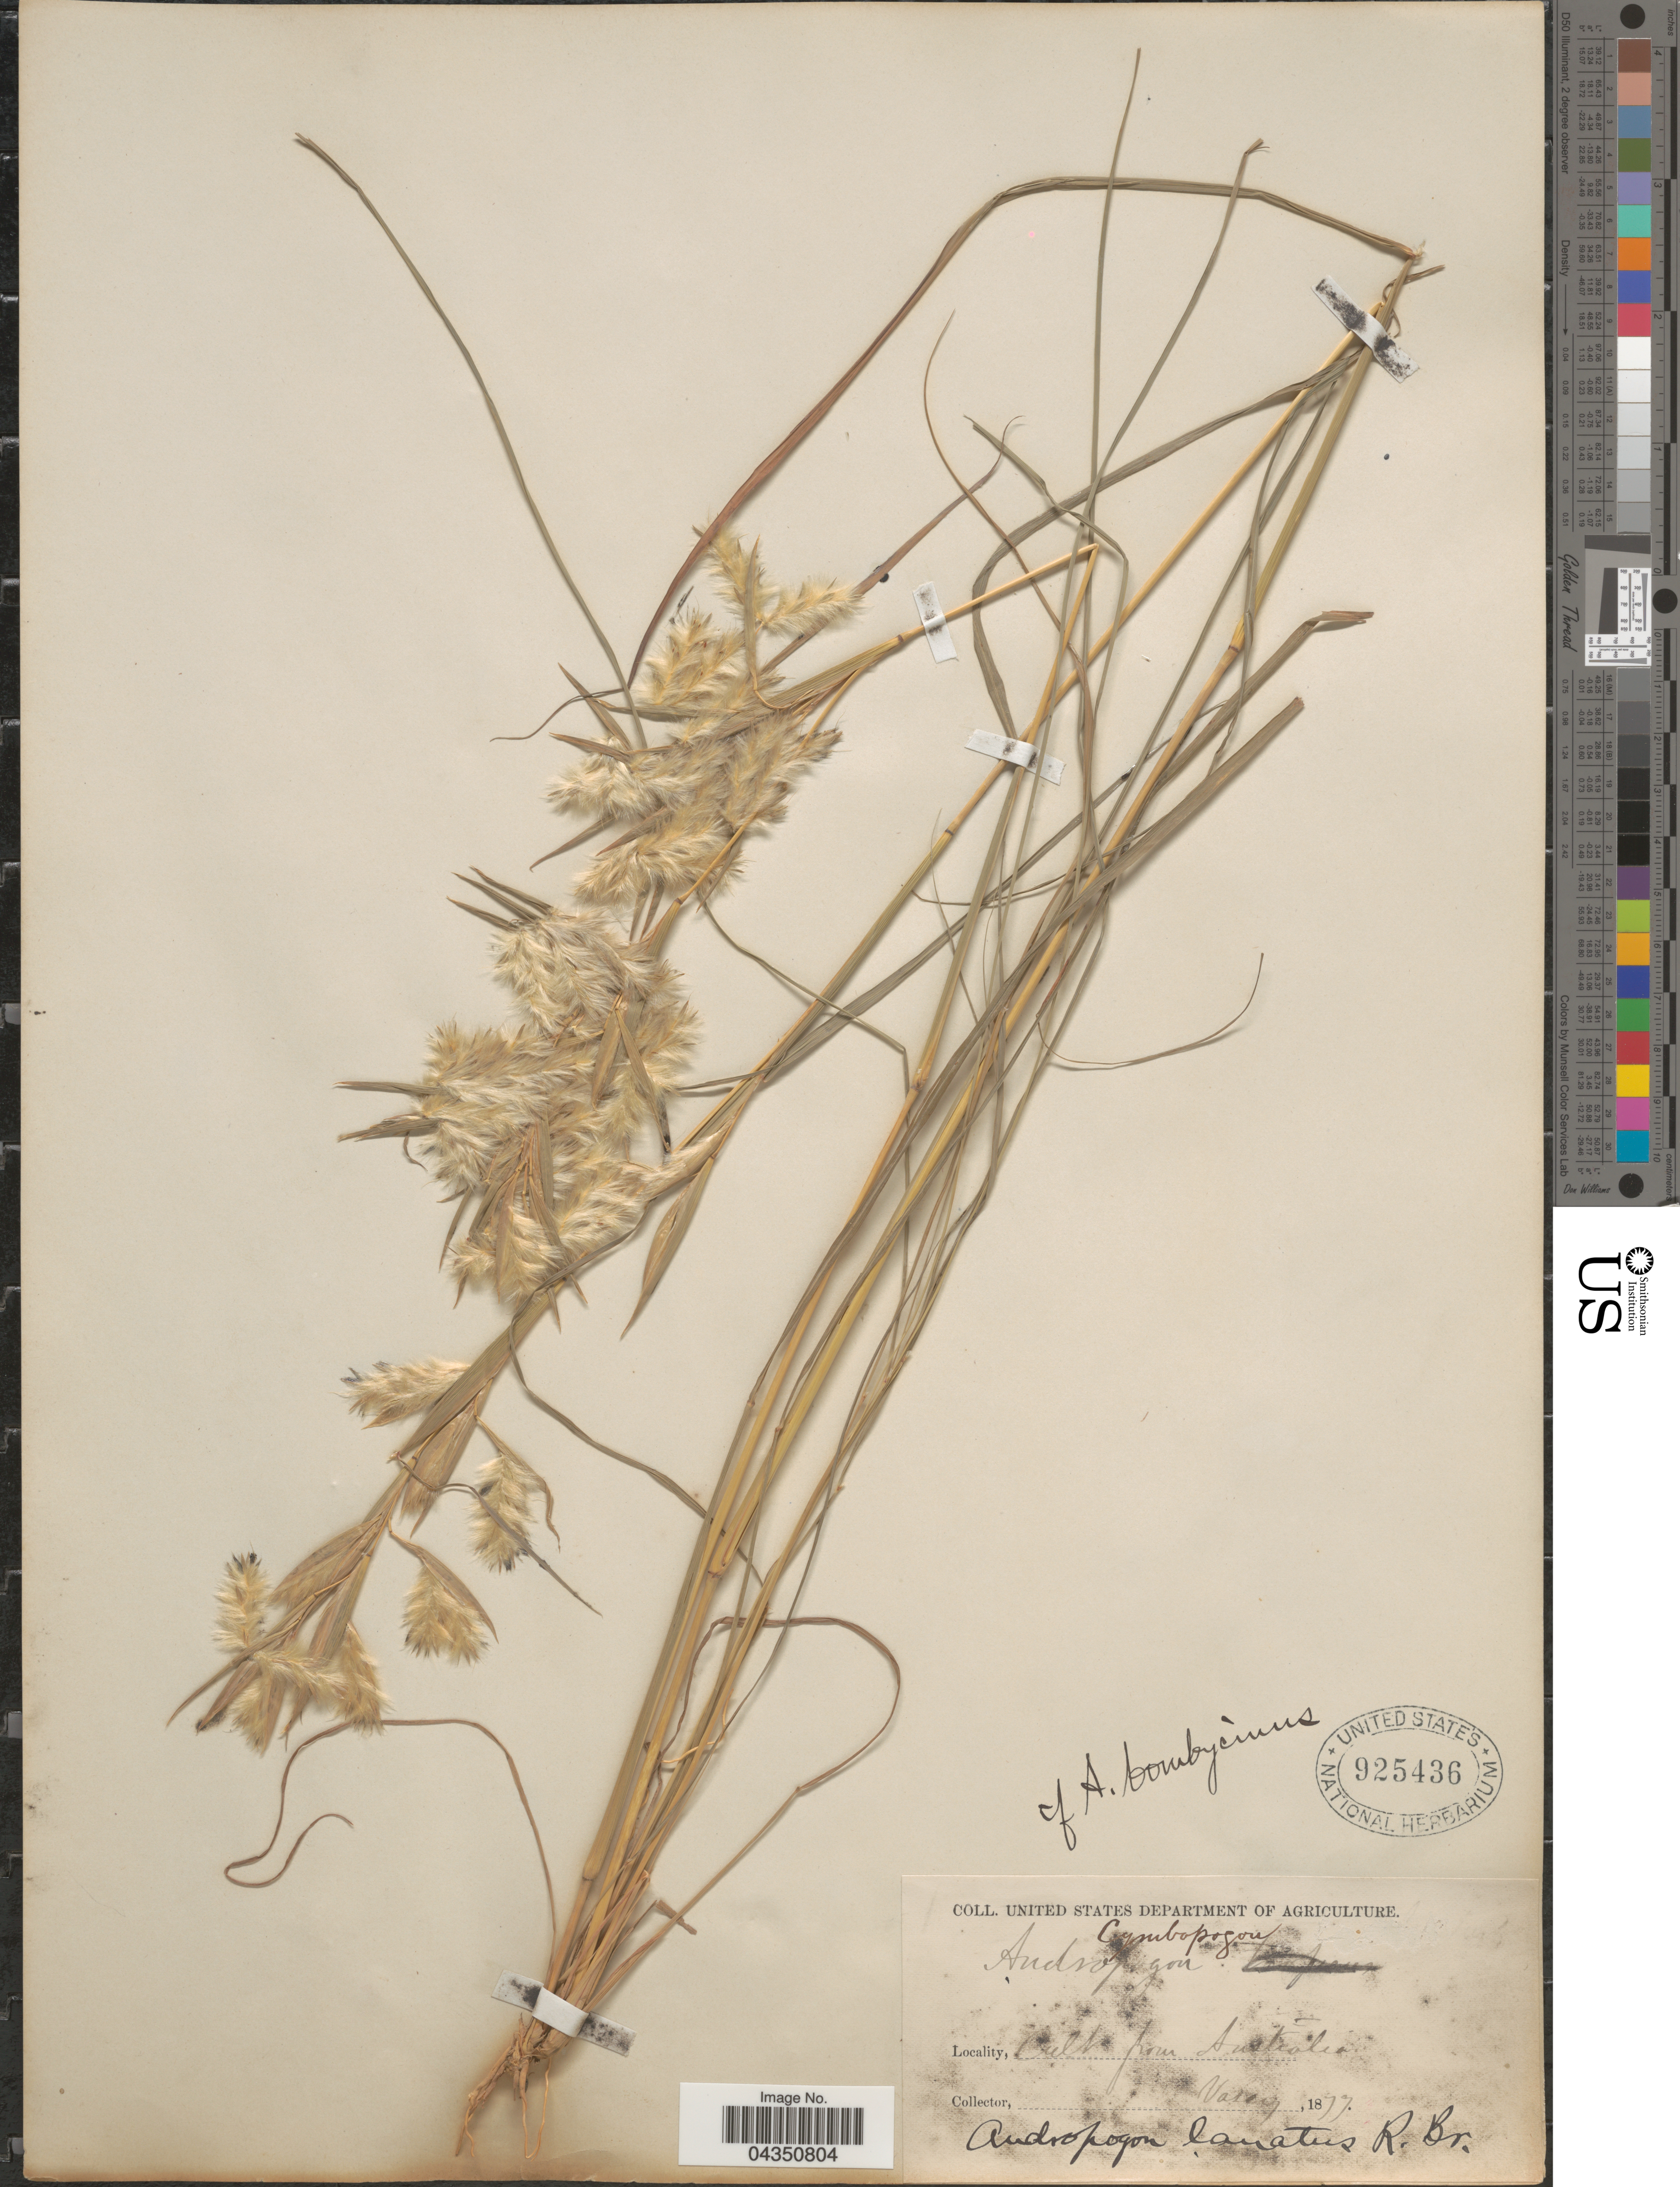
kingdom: Plantae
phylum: Tracheophyta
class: Liliopsida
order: Poales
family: Poaceae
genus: Cymbopogon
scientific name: Cymbopogon schoenanthus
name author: (L.) Spreng.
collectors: Vasey, --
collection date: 1877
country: Australia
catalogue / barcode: US 925436